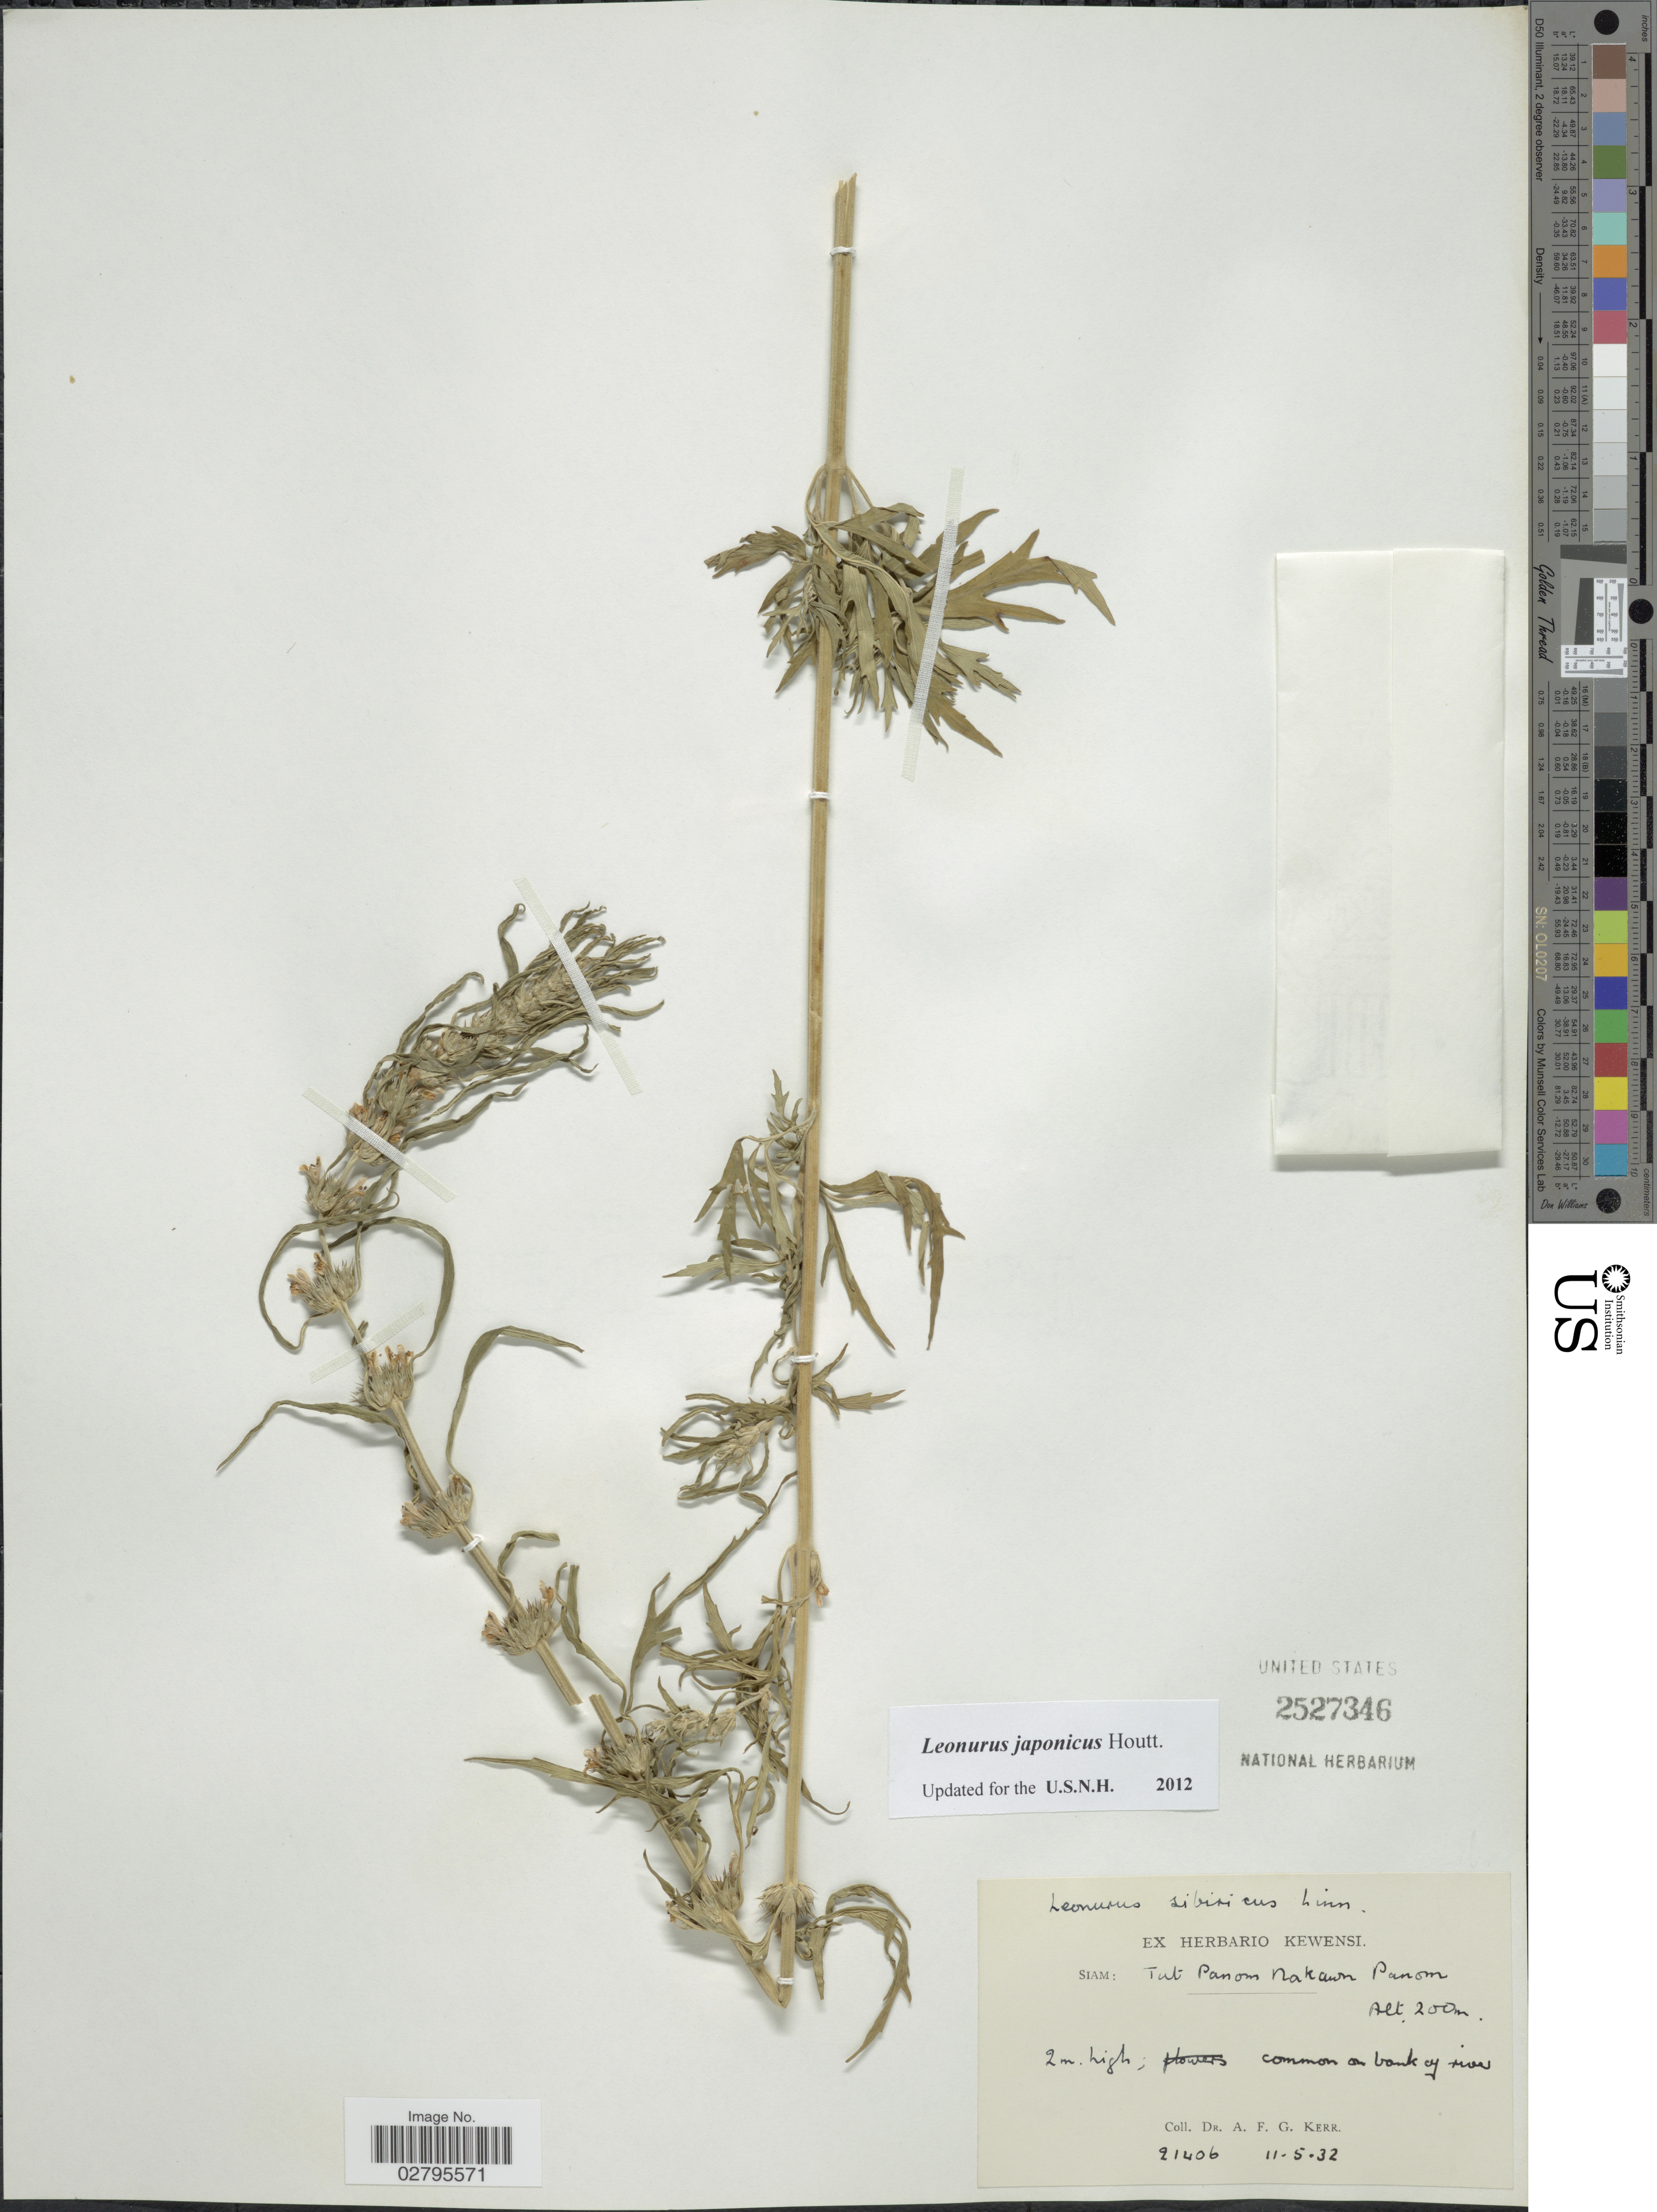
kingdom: Plantae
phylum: Tracheophyta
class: Magnoliopsida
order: Lamiales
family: Lamiaceae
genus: Leonurus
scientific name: Leonurus japonicus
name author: Houtt.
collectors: A. F. G. Kerr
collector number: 21406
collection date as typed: Transcribed d/m/y: 11/5/32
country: Thailand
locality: Siam: Tut Panom Nakawn Panom.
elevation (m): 200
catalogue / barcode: US 2527346